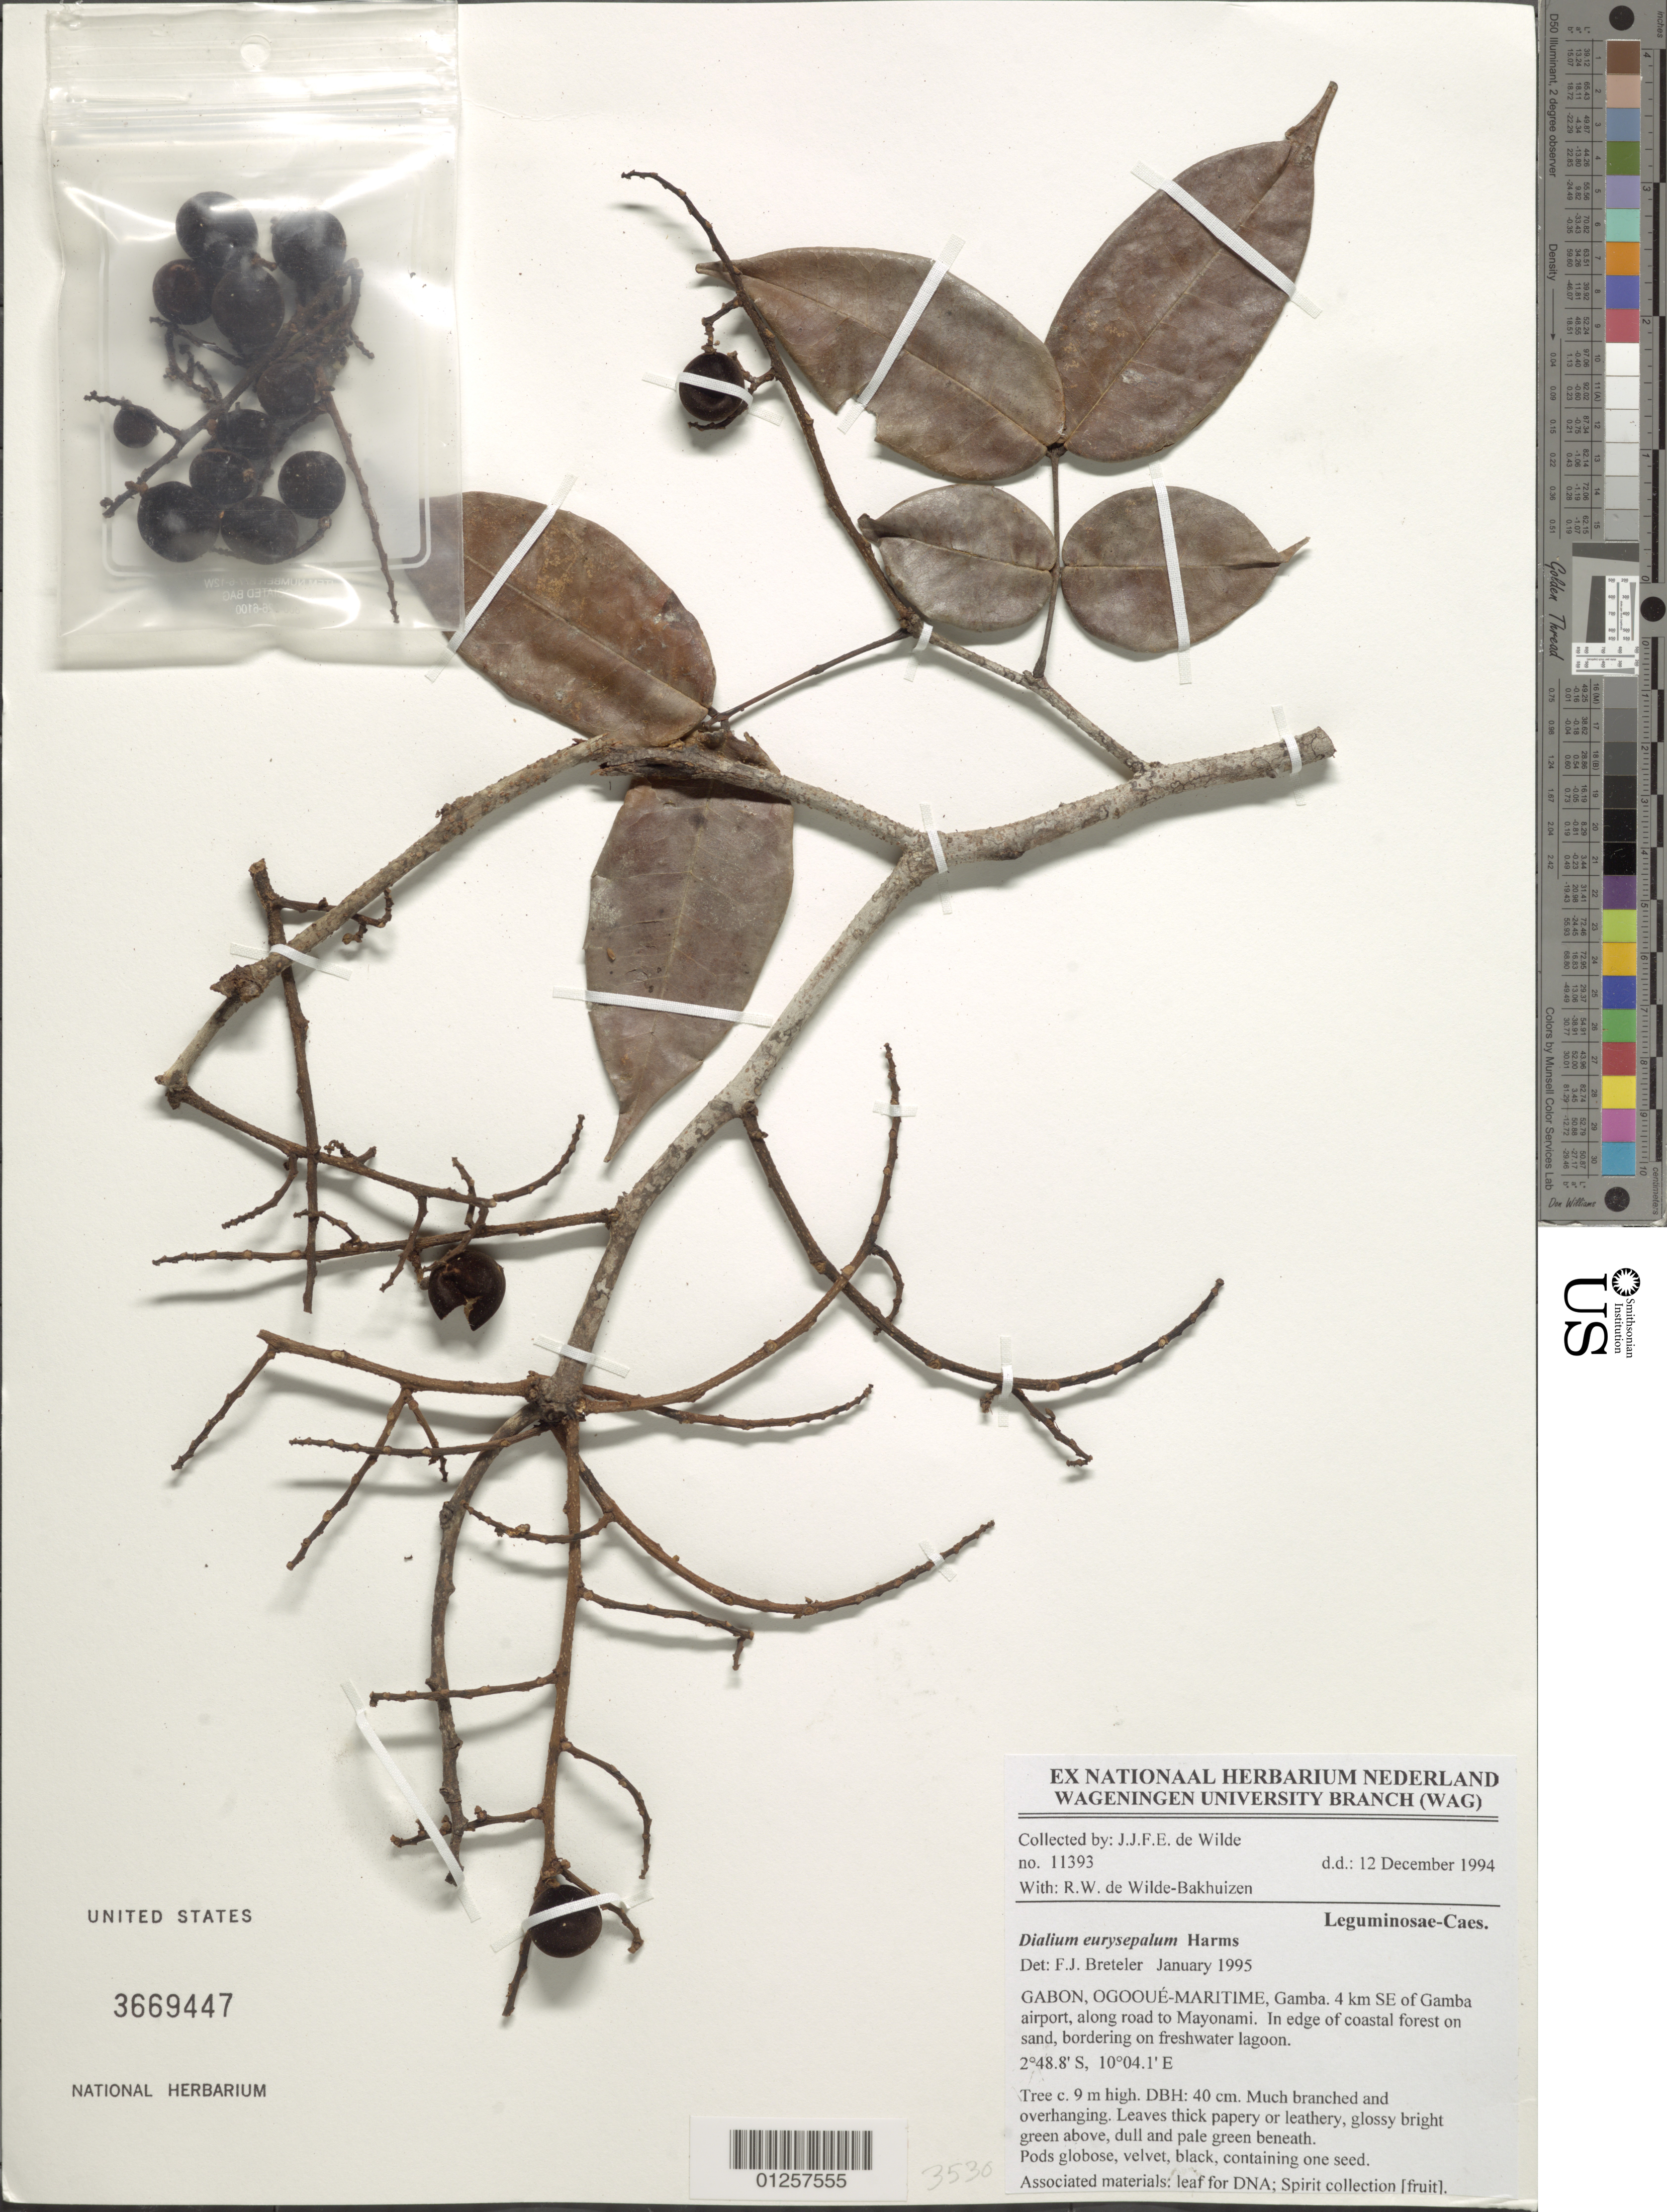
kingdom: Plantae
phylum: Tracheophyta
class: Magnoliopsida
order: Fabales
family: Fabaceae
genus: Dialium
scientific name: Dialium eurysepalum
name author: Harms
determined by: Breteler, F. J.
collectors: J.J. de Wilde & R. Wilde-Bakhuizen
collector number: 11393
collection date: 1994-12-12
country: Gabon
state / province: Ogooué-maritime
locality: Gamba. 4 km SE of Gamba airport, along road to Mayonami. In edge of coastal forest on sand, bordering on freshwater lagoon.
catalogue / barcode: US 3669447